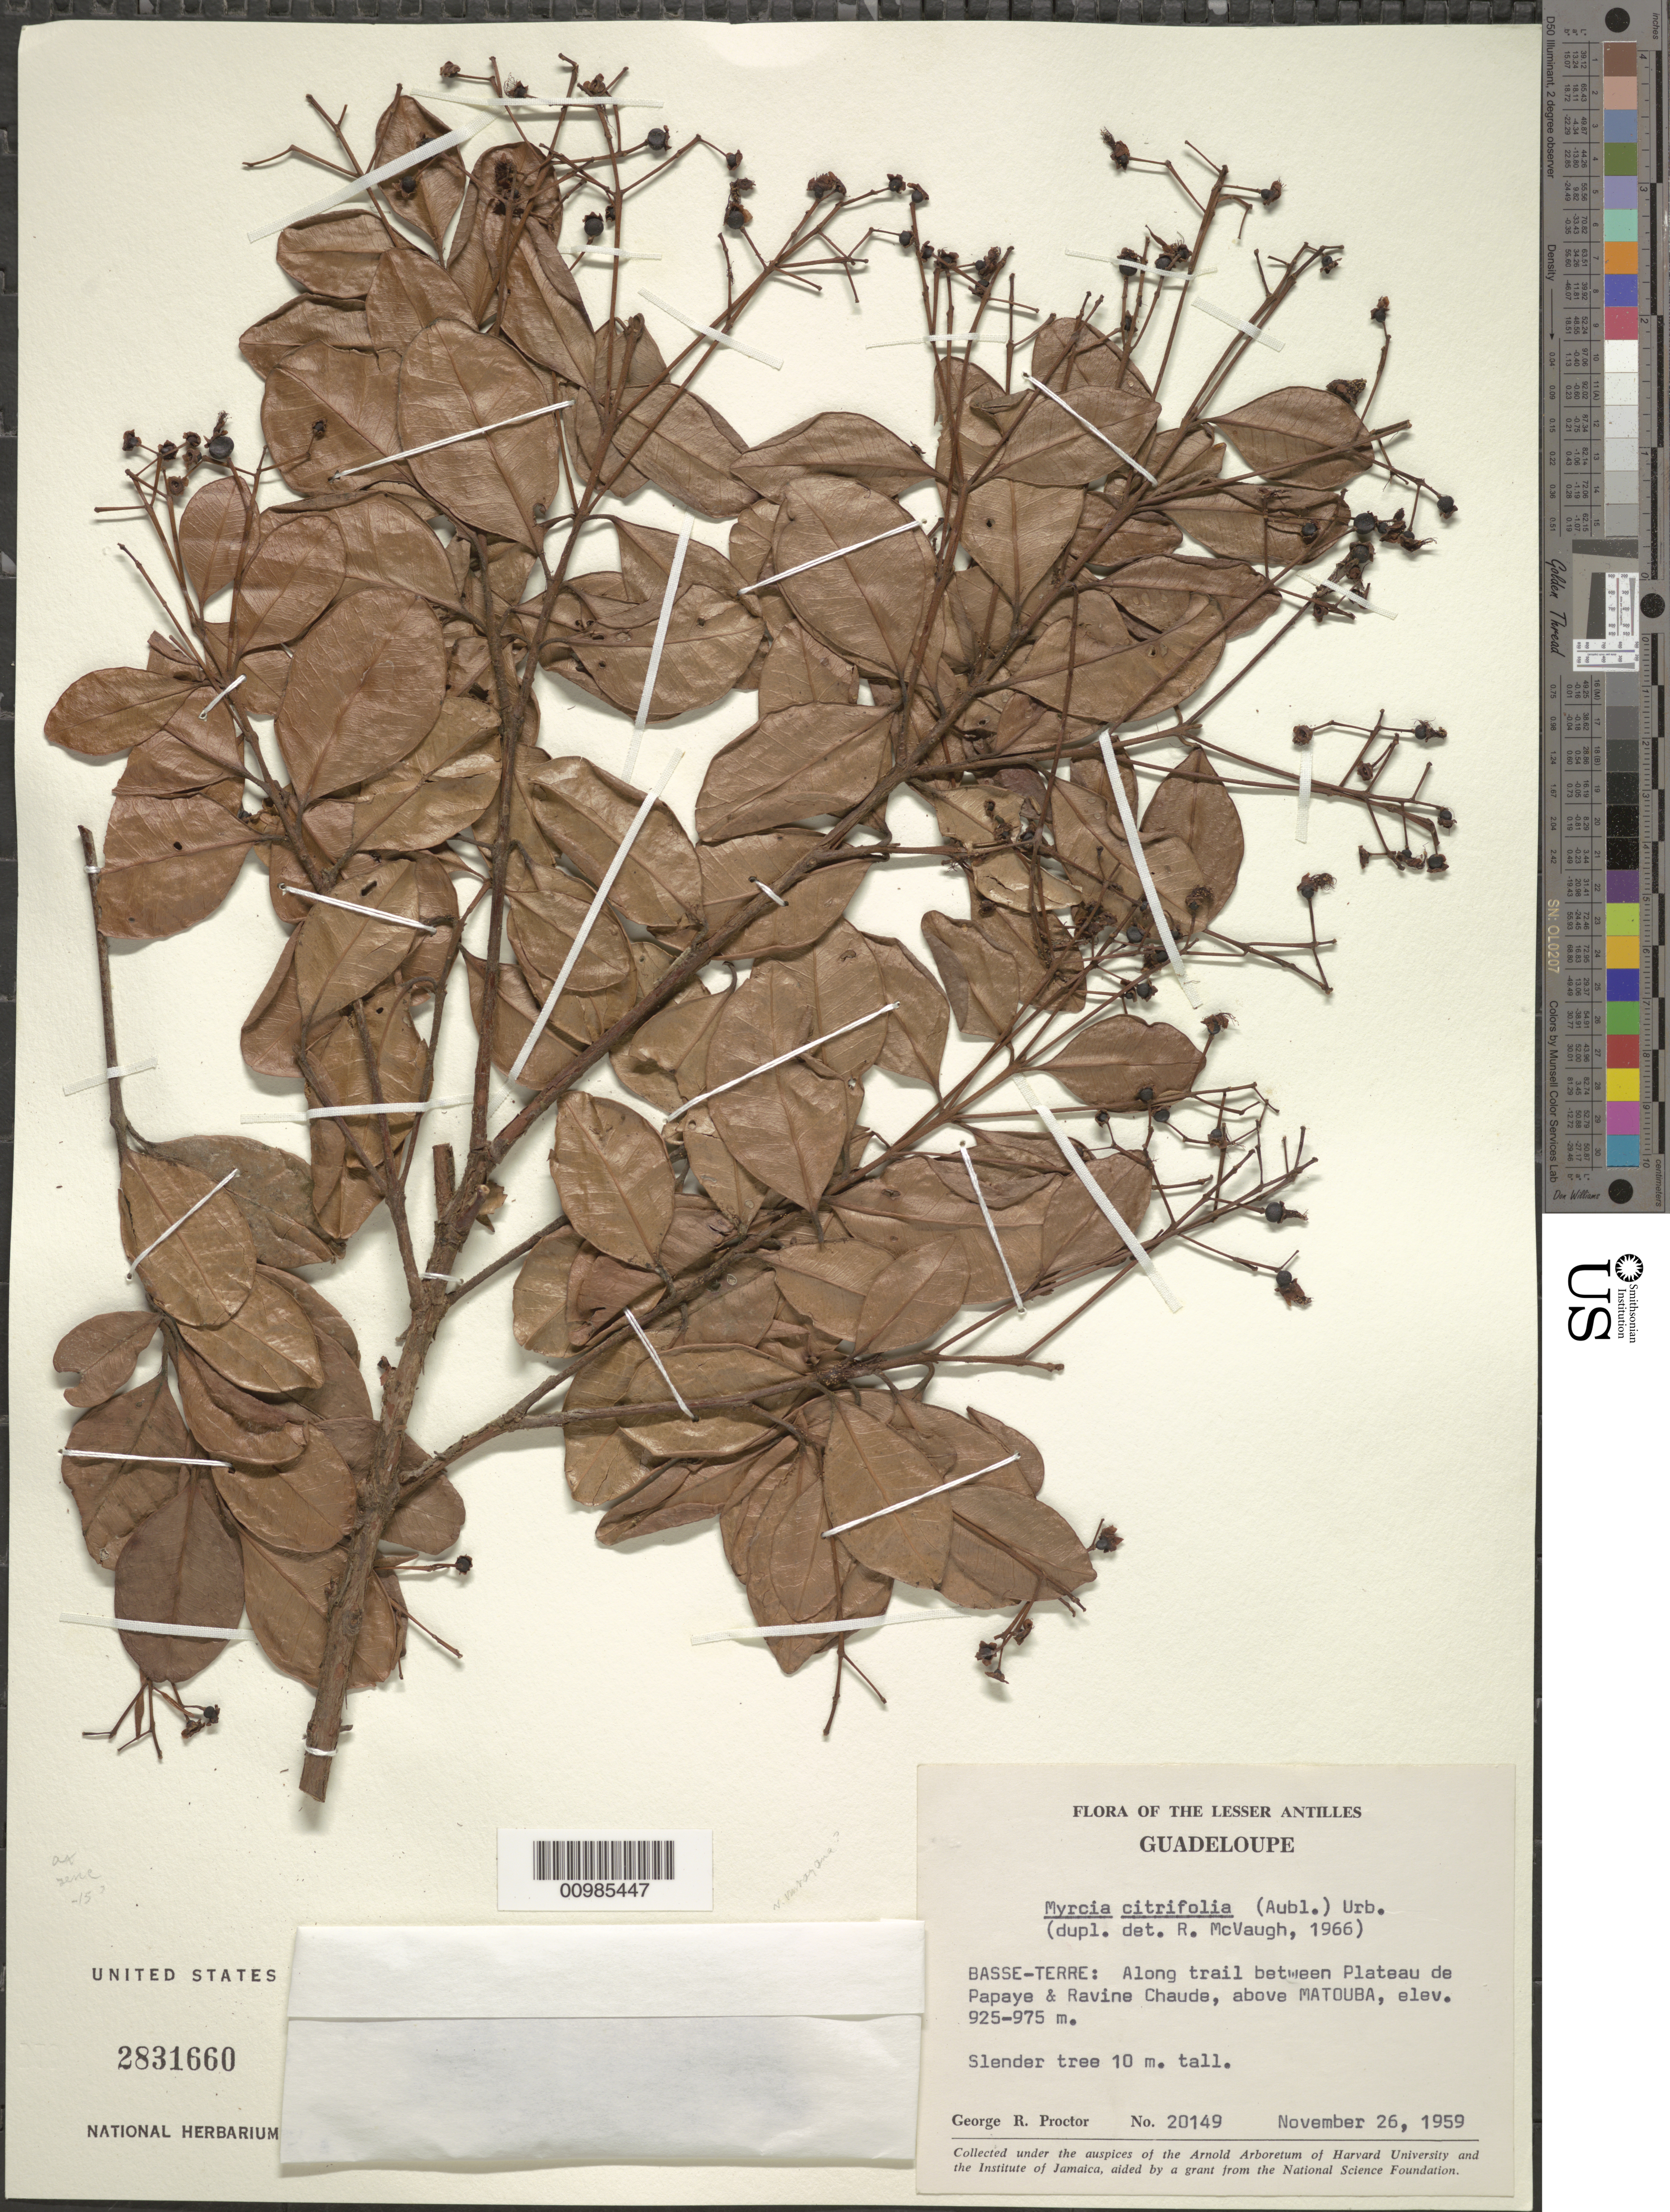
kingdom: Plantae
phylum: Tracheophyta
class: Magnoliopsida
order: Myrtales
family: Myrtaceae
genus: Myrcia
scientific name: Myrcia citrifolia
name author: (Aubl.) Urb.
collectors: G. R. Proctor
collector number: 20149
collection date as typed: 26 Nov 1959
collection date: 1959-11-26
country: Guadeloupe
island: Basse Terre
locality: Along trail between Plateau de Papaye and Ravine Chaude, above Matouba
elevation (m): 925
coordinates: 0 N, 0 E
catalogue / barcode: US 2831660